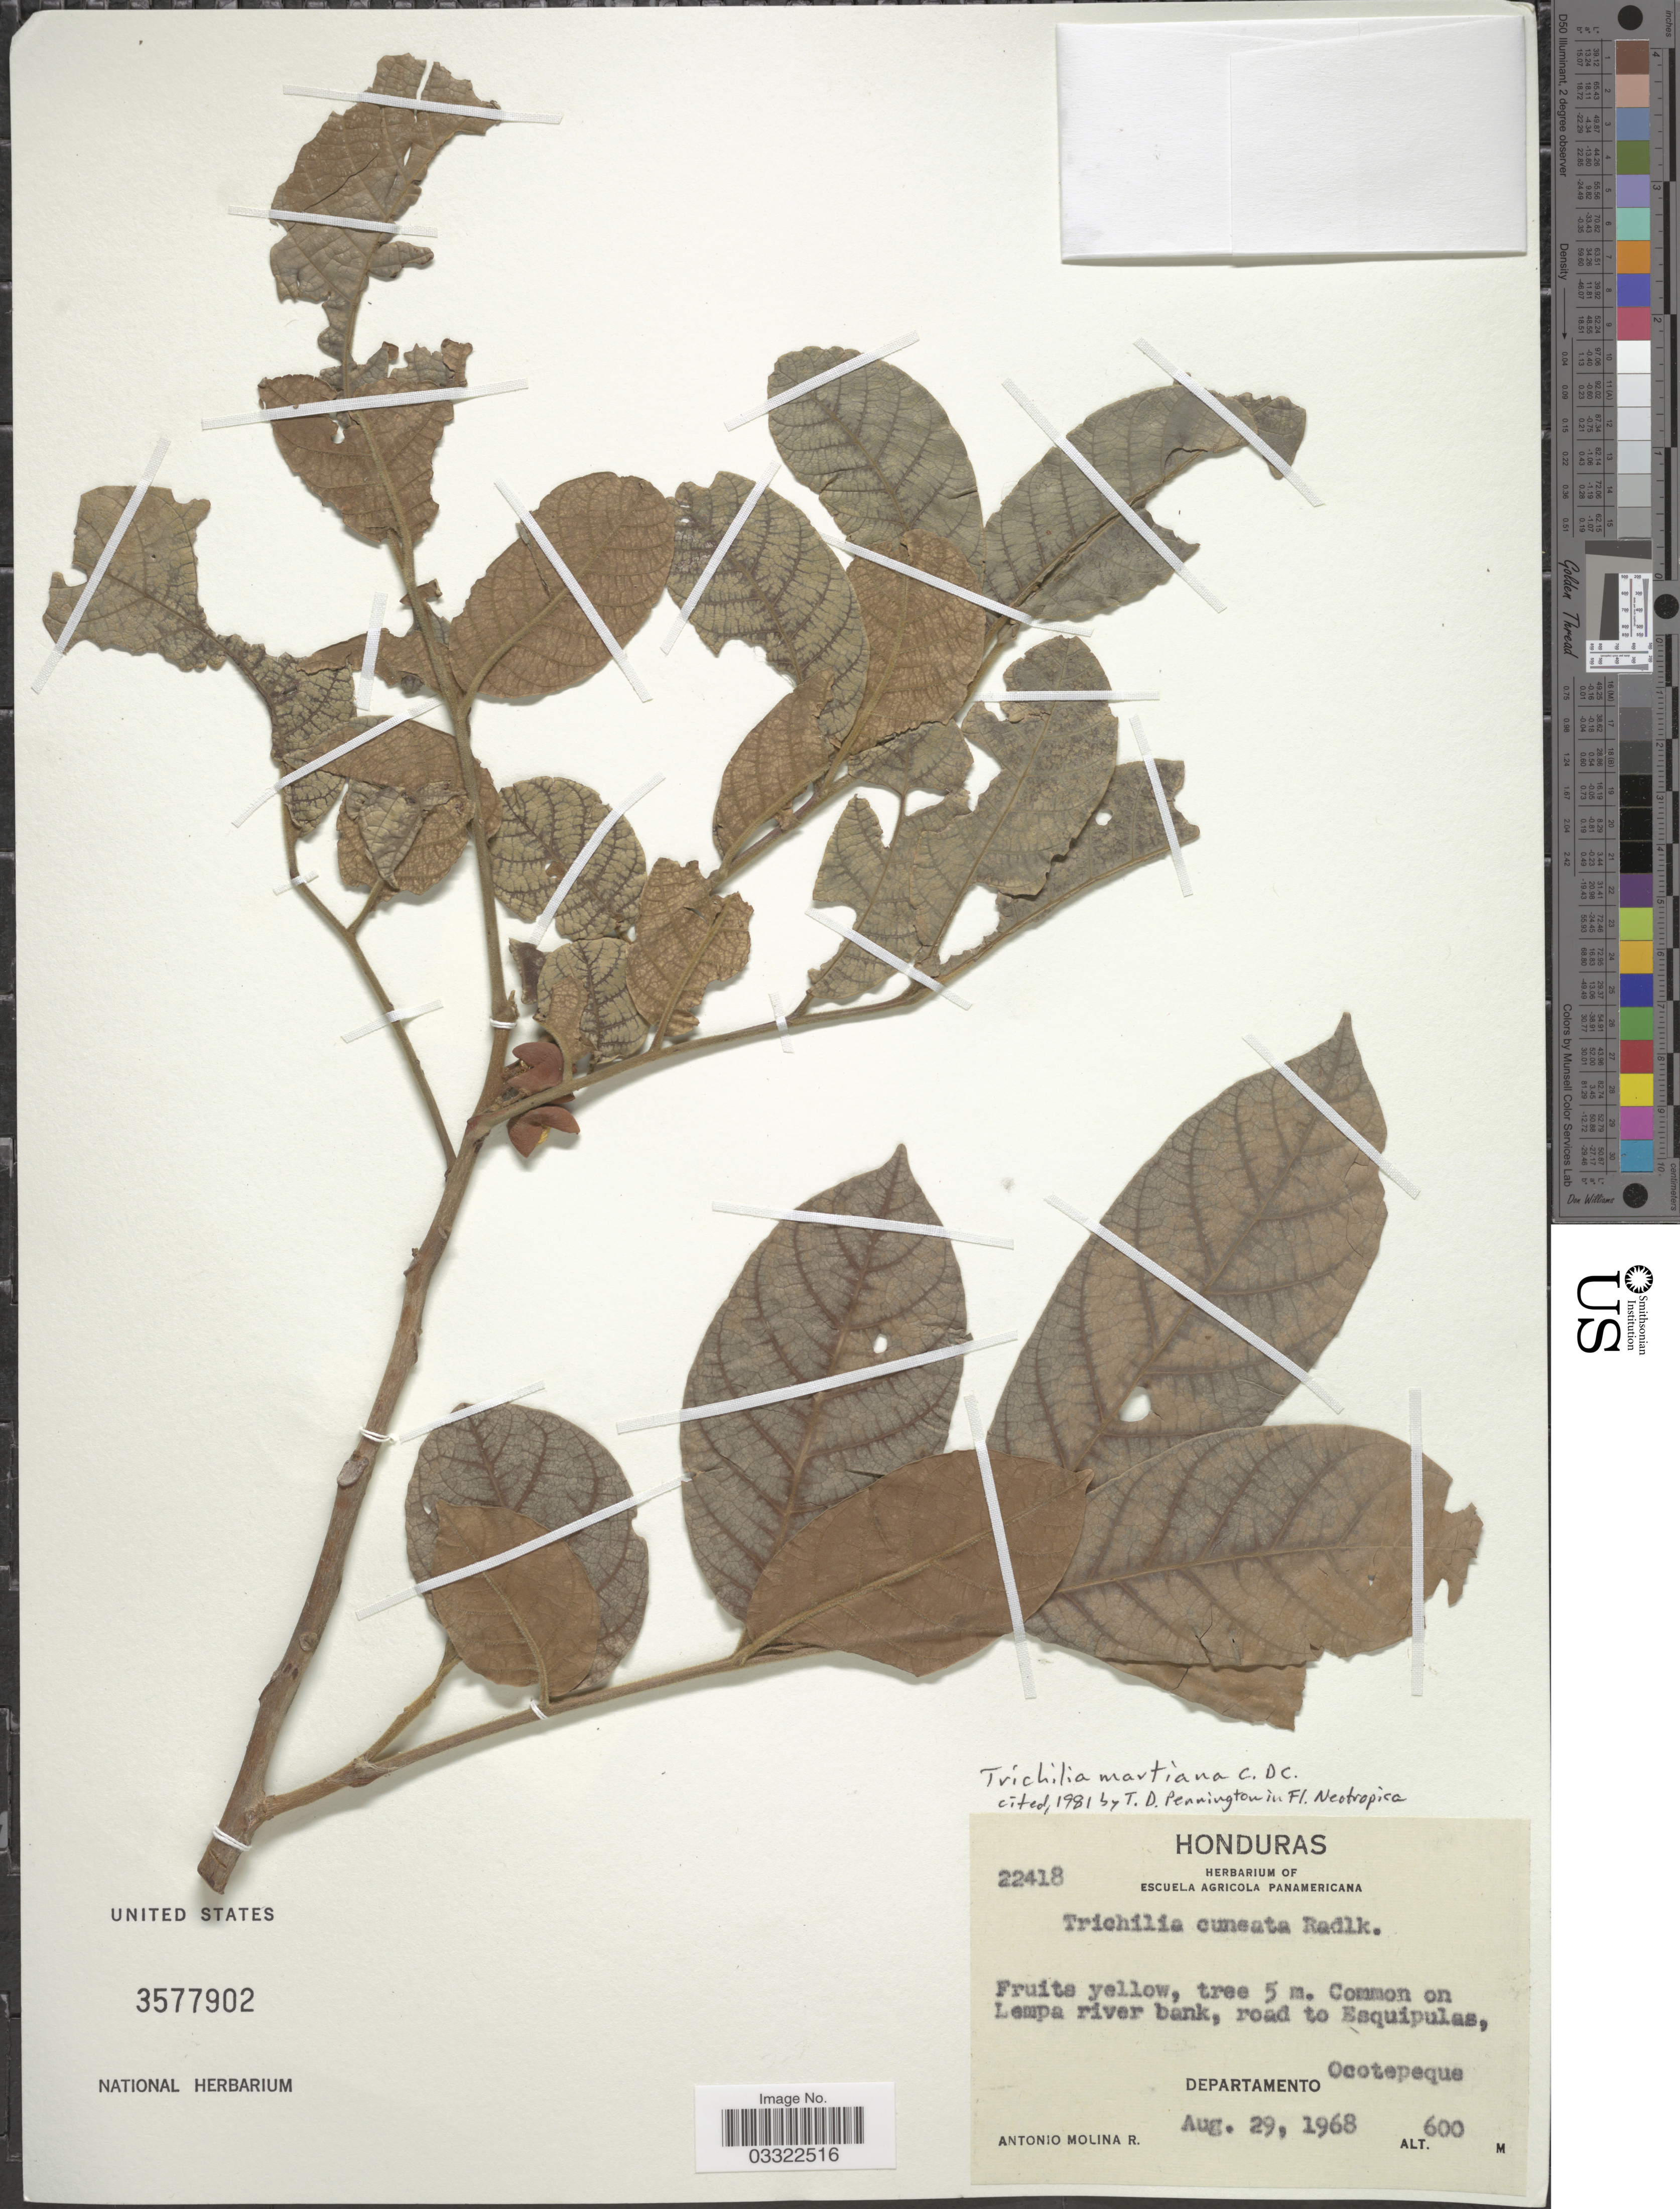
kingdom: Plantae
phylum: Tracheophyta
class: Magnoliopsida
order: Sapindales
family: Meliaceae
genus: Trichilia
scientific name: Trichilia martiana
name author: C. DC.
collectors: A. Molina R.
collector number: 22418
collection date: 1968-08-29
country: Honduras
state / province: Ocotepeque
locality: Common on Lempa river bank, road to Esquipulas, Departamento Ocotepeque.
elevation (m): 600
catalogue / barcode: US 3577902